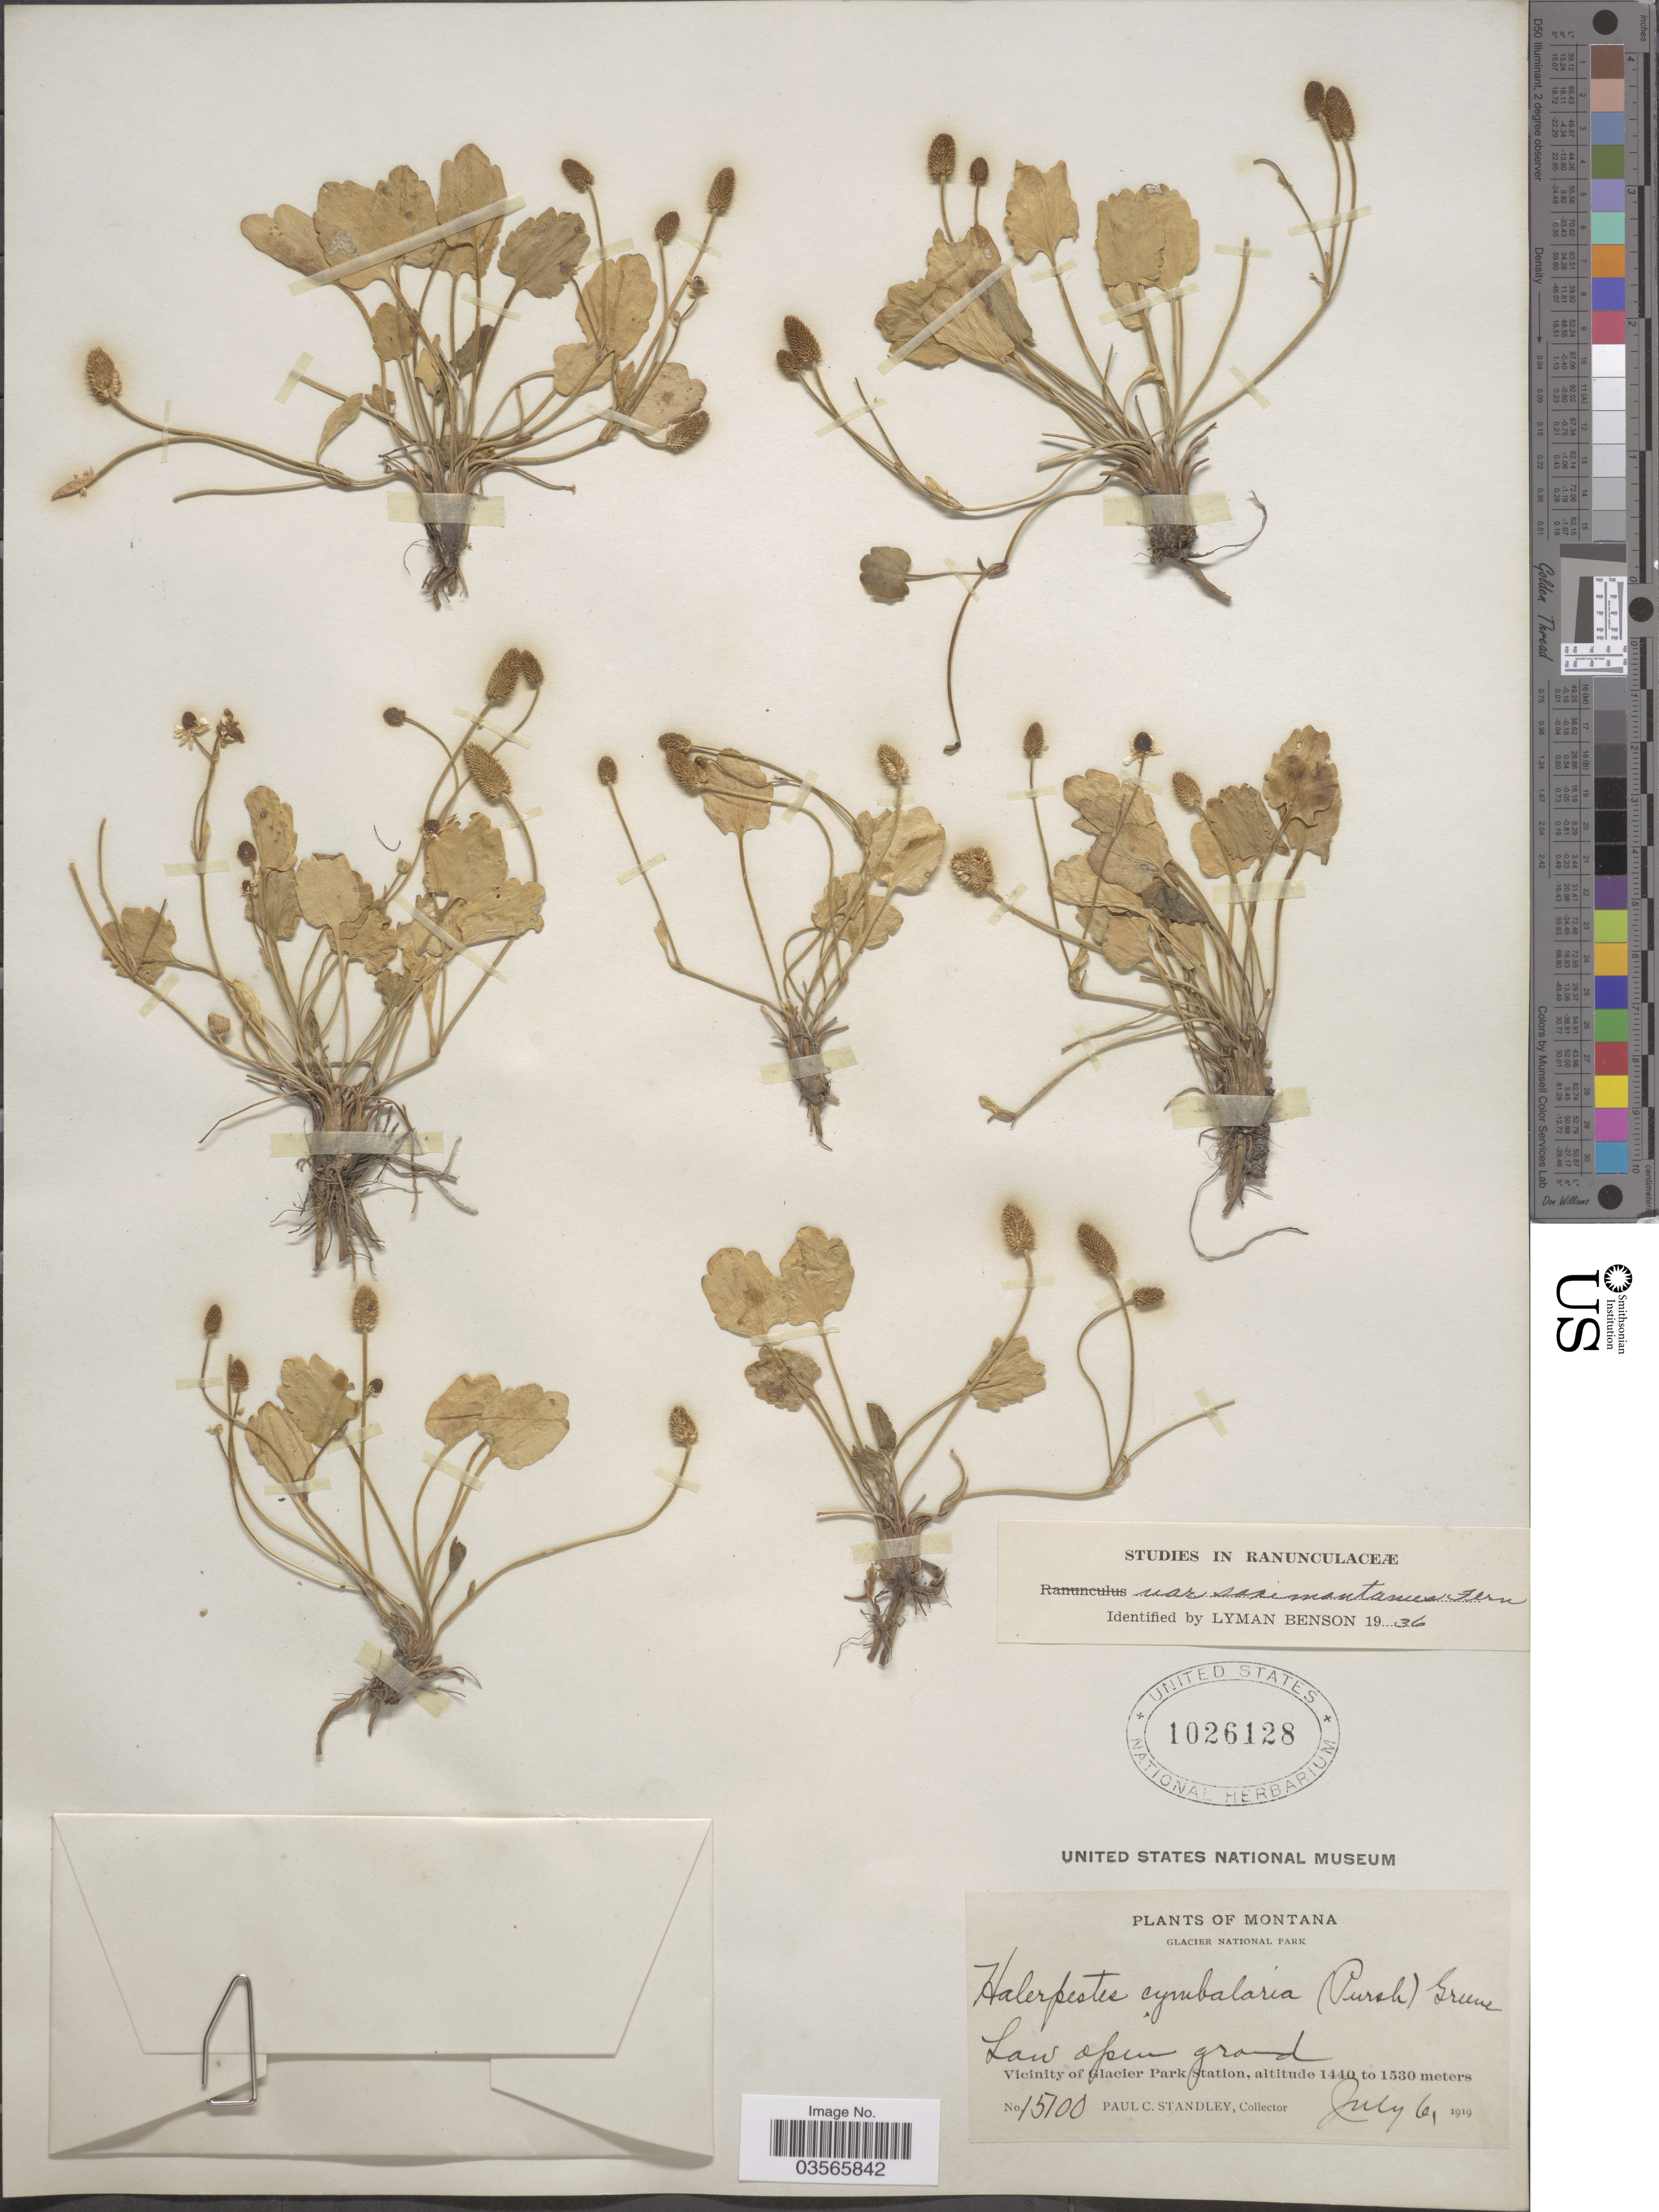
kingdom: Plantae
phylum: Tracheophyta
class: Magnoliopsida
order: Ranunculales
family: Ranunculaceae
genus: Halerpestes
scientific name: Halerpestes cymbalaria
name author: (Pursh) Greene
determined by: Strong, M. T., (US), Smithsonian Institution - National Museum of Natural History (UNITED STATES)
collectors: P. C. Standley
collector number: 15100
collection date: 1919-07-06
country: United States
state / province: Montana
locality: Glacier National Park. Vicinity of Glacier Park Station.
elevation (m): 1440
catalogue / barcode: US 1026128